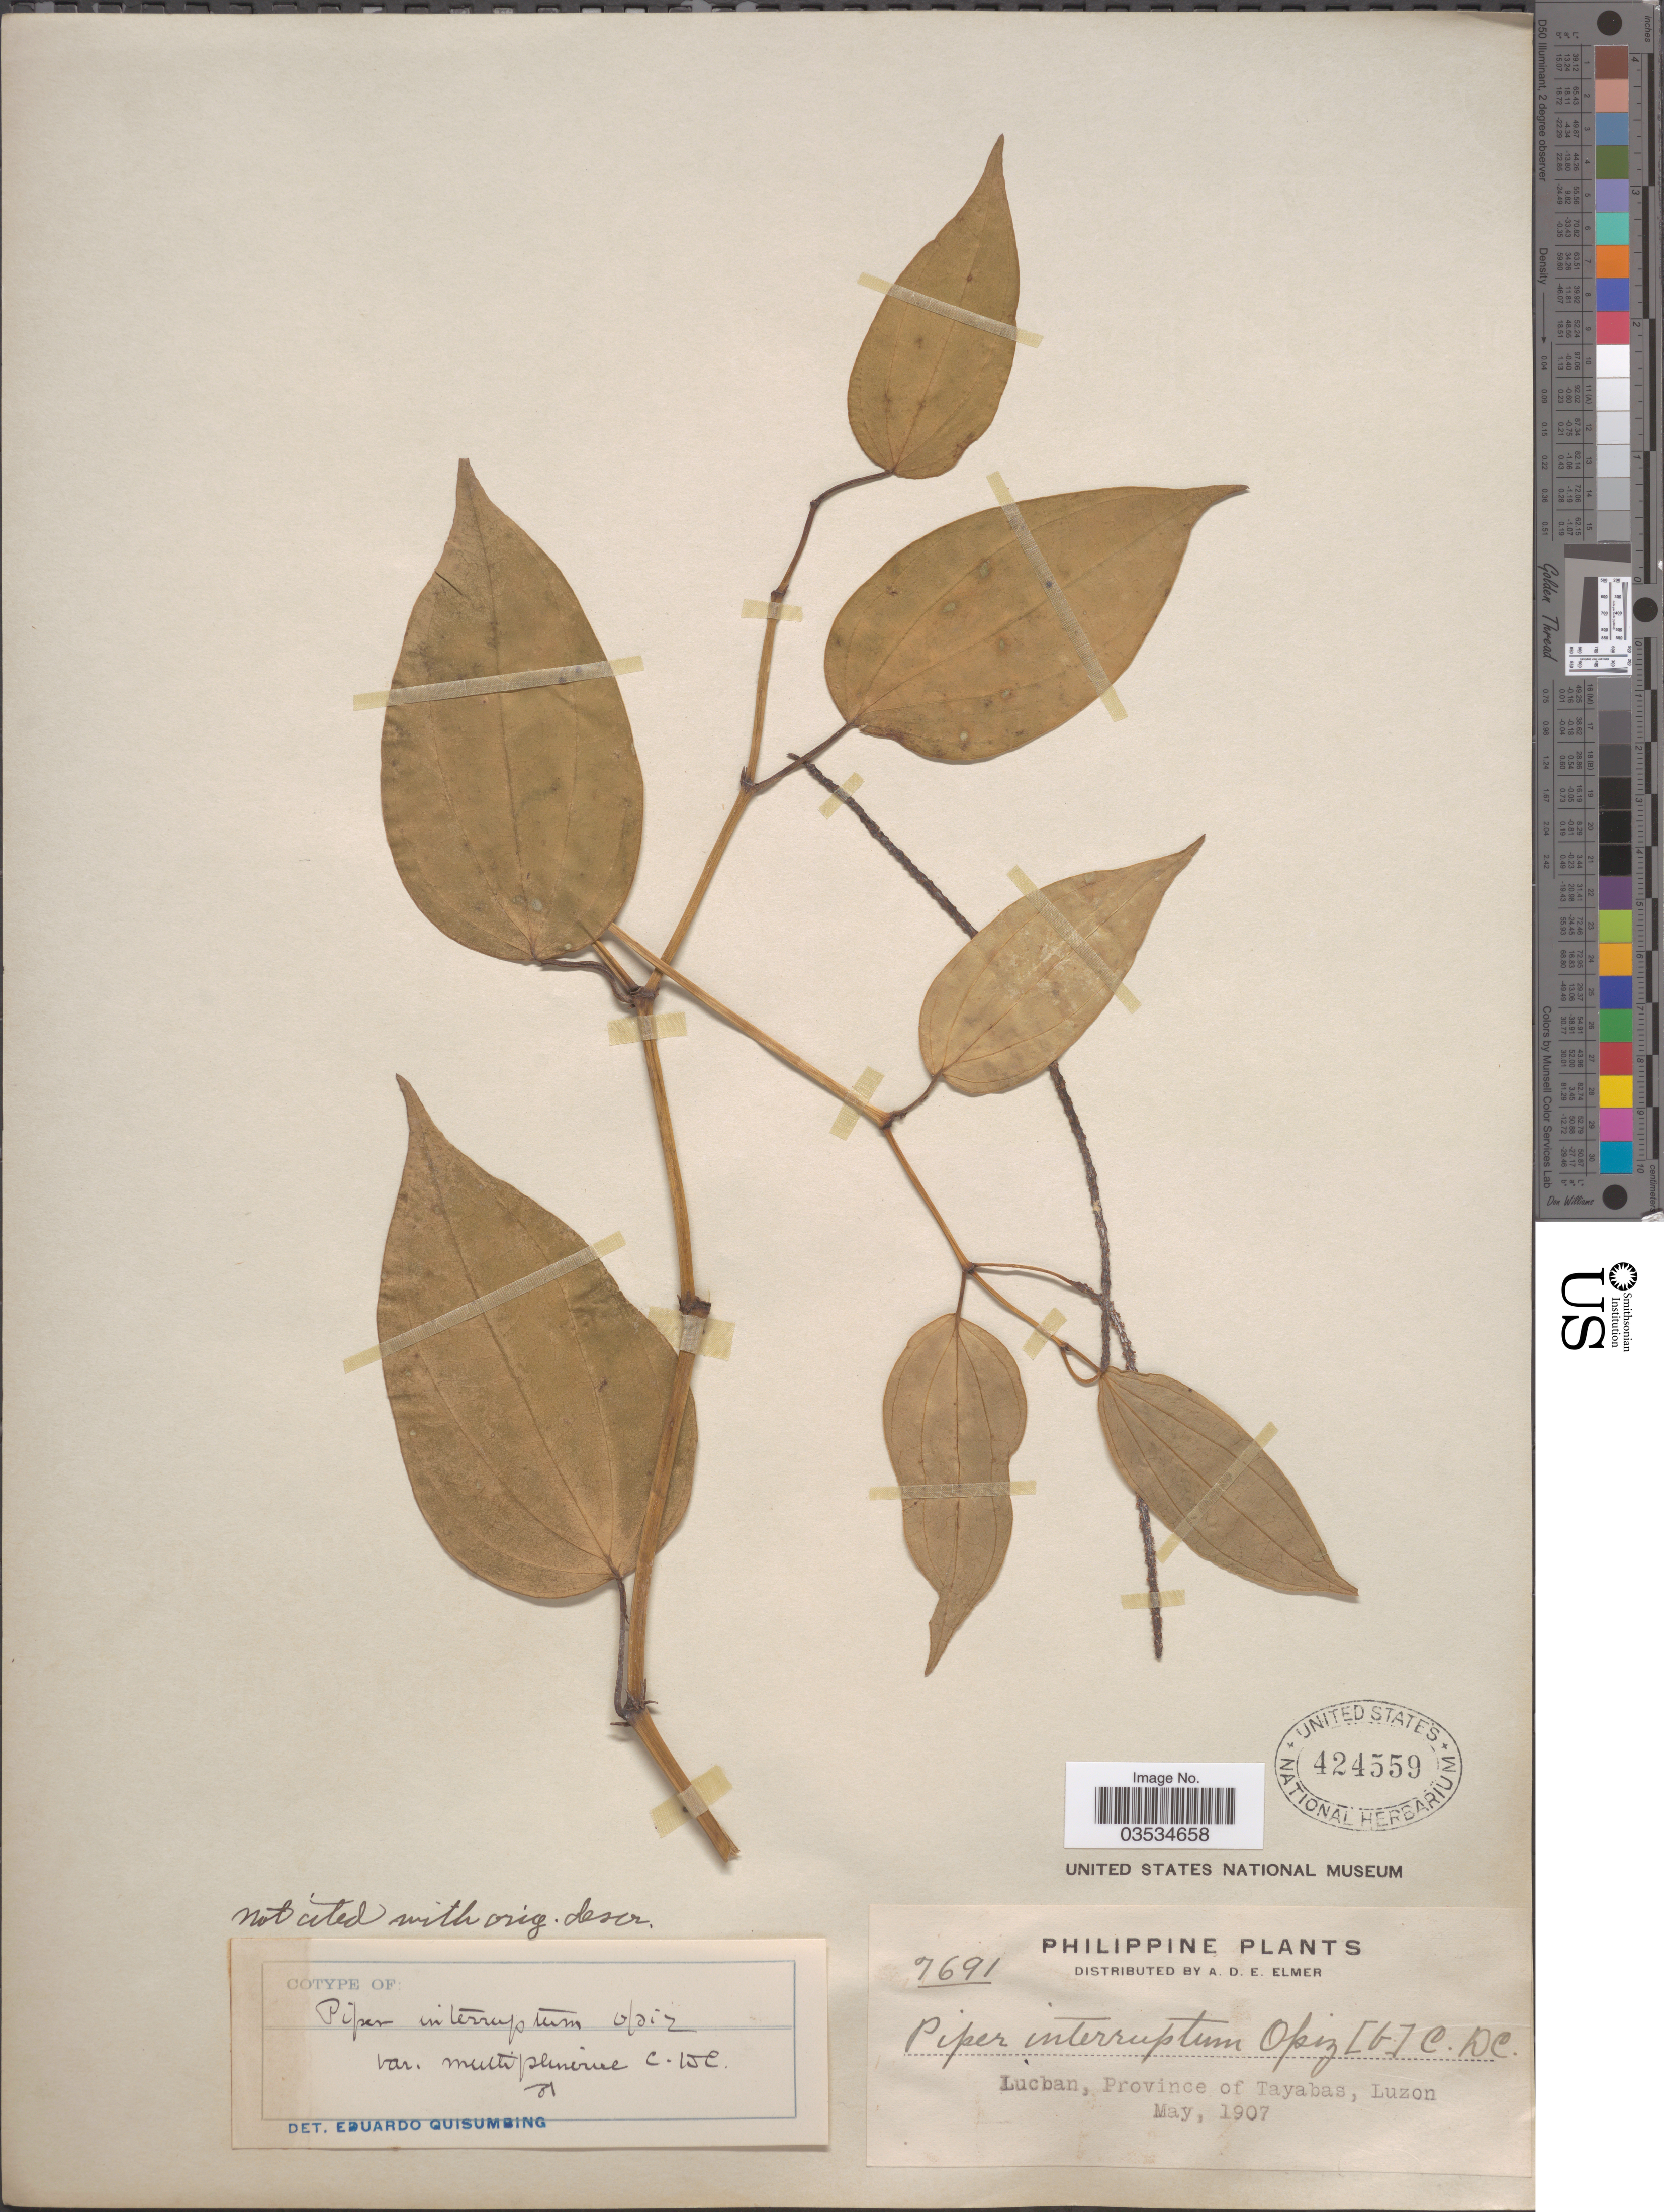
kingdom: Plantae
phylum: Tracheophyta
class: Magnoliopsida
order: Piperales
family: Piperaceae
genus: Piper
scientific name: Piper interruptum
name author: Opiz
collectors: A. D. E. Elmer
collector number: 7691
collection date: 1907-05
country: Philippines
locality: Lucban, Province of Tayabas, Luzon.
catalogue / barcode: US 424559